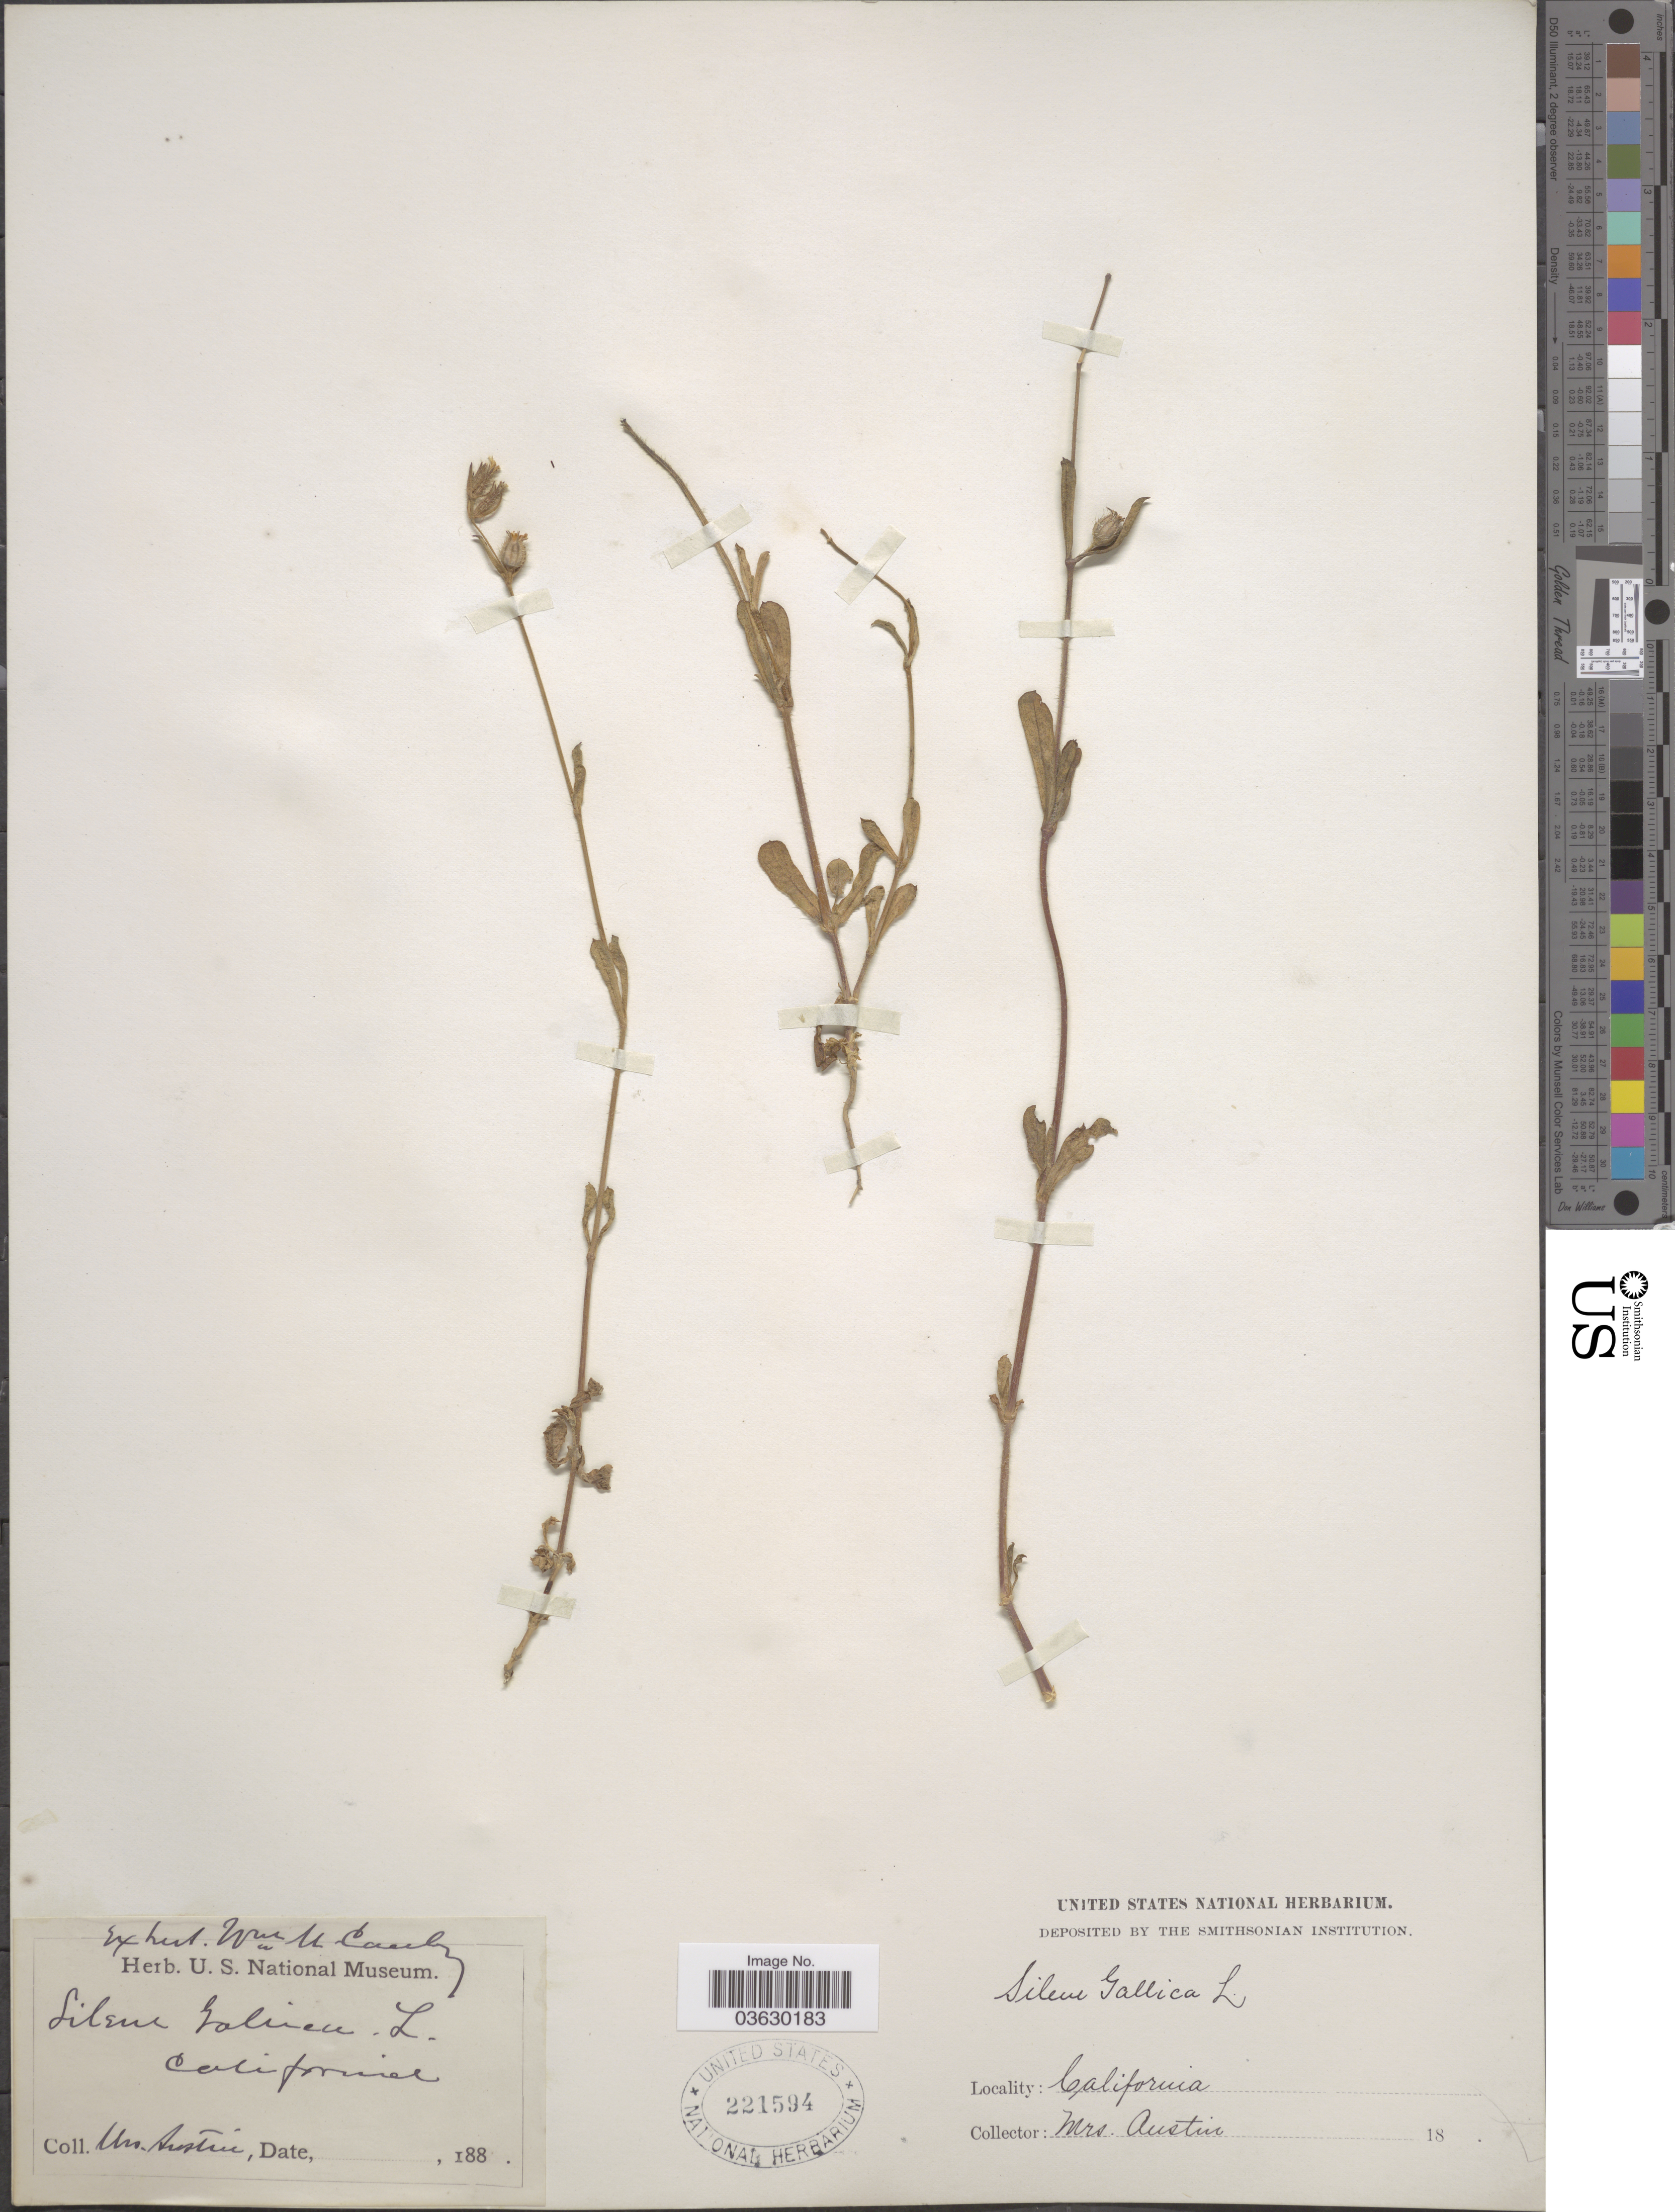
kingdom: Plantae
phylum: Tracheophyta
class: Magnoliopsida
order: Caryophyllales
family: Caryophyllaceae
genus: Silene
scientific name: Silene gallica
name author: L.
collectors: Austin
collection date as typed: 188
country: United States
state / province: California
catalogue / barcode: US 221594